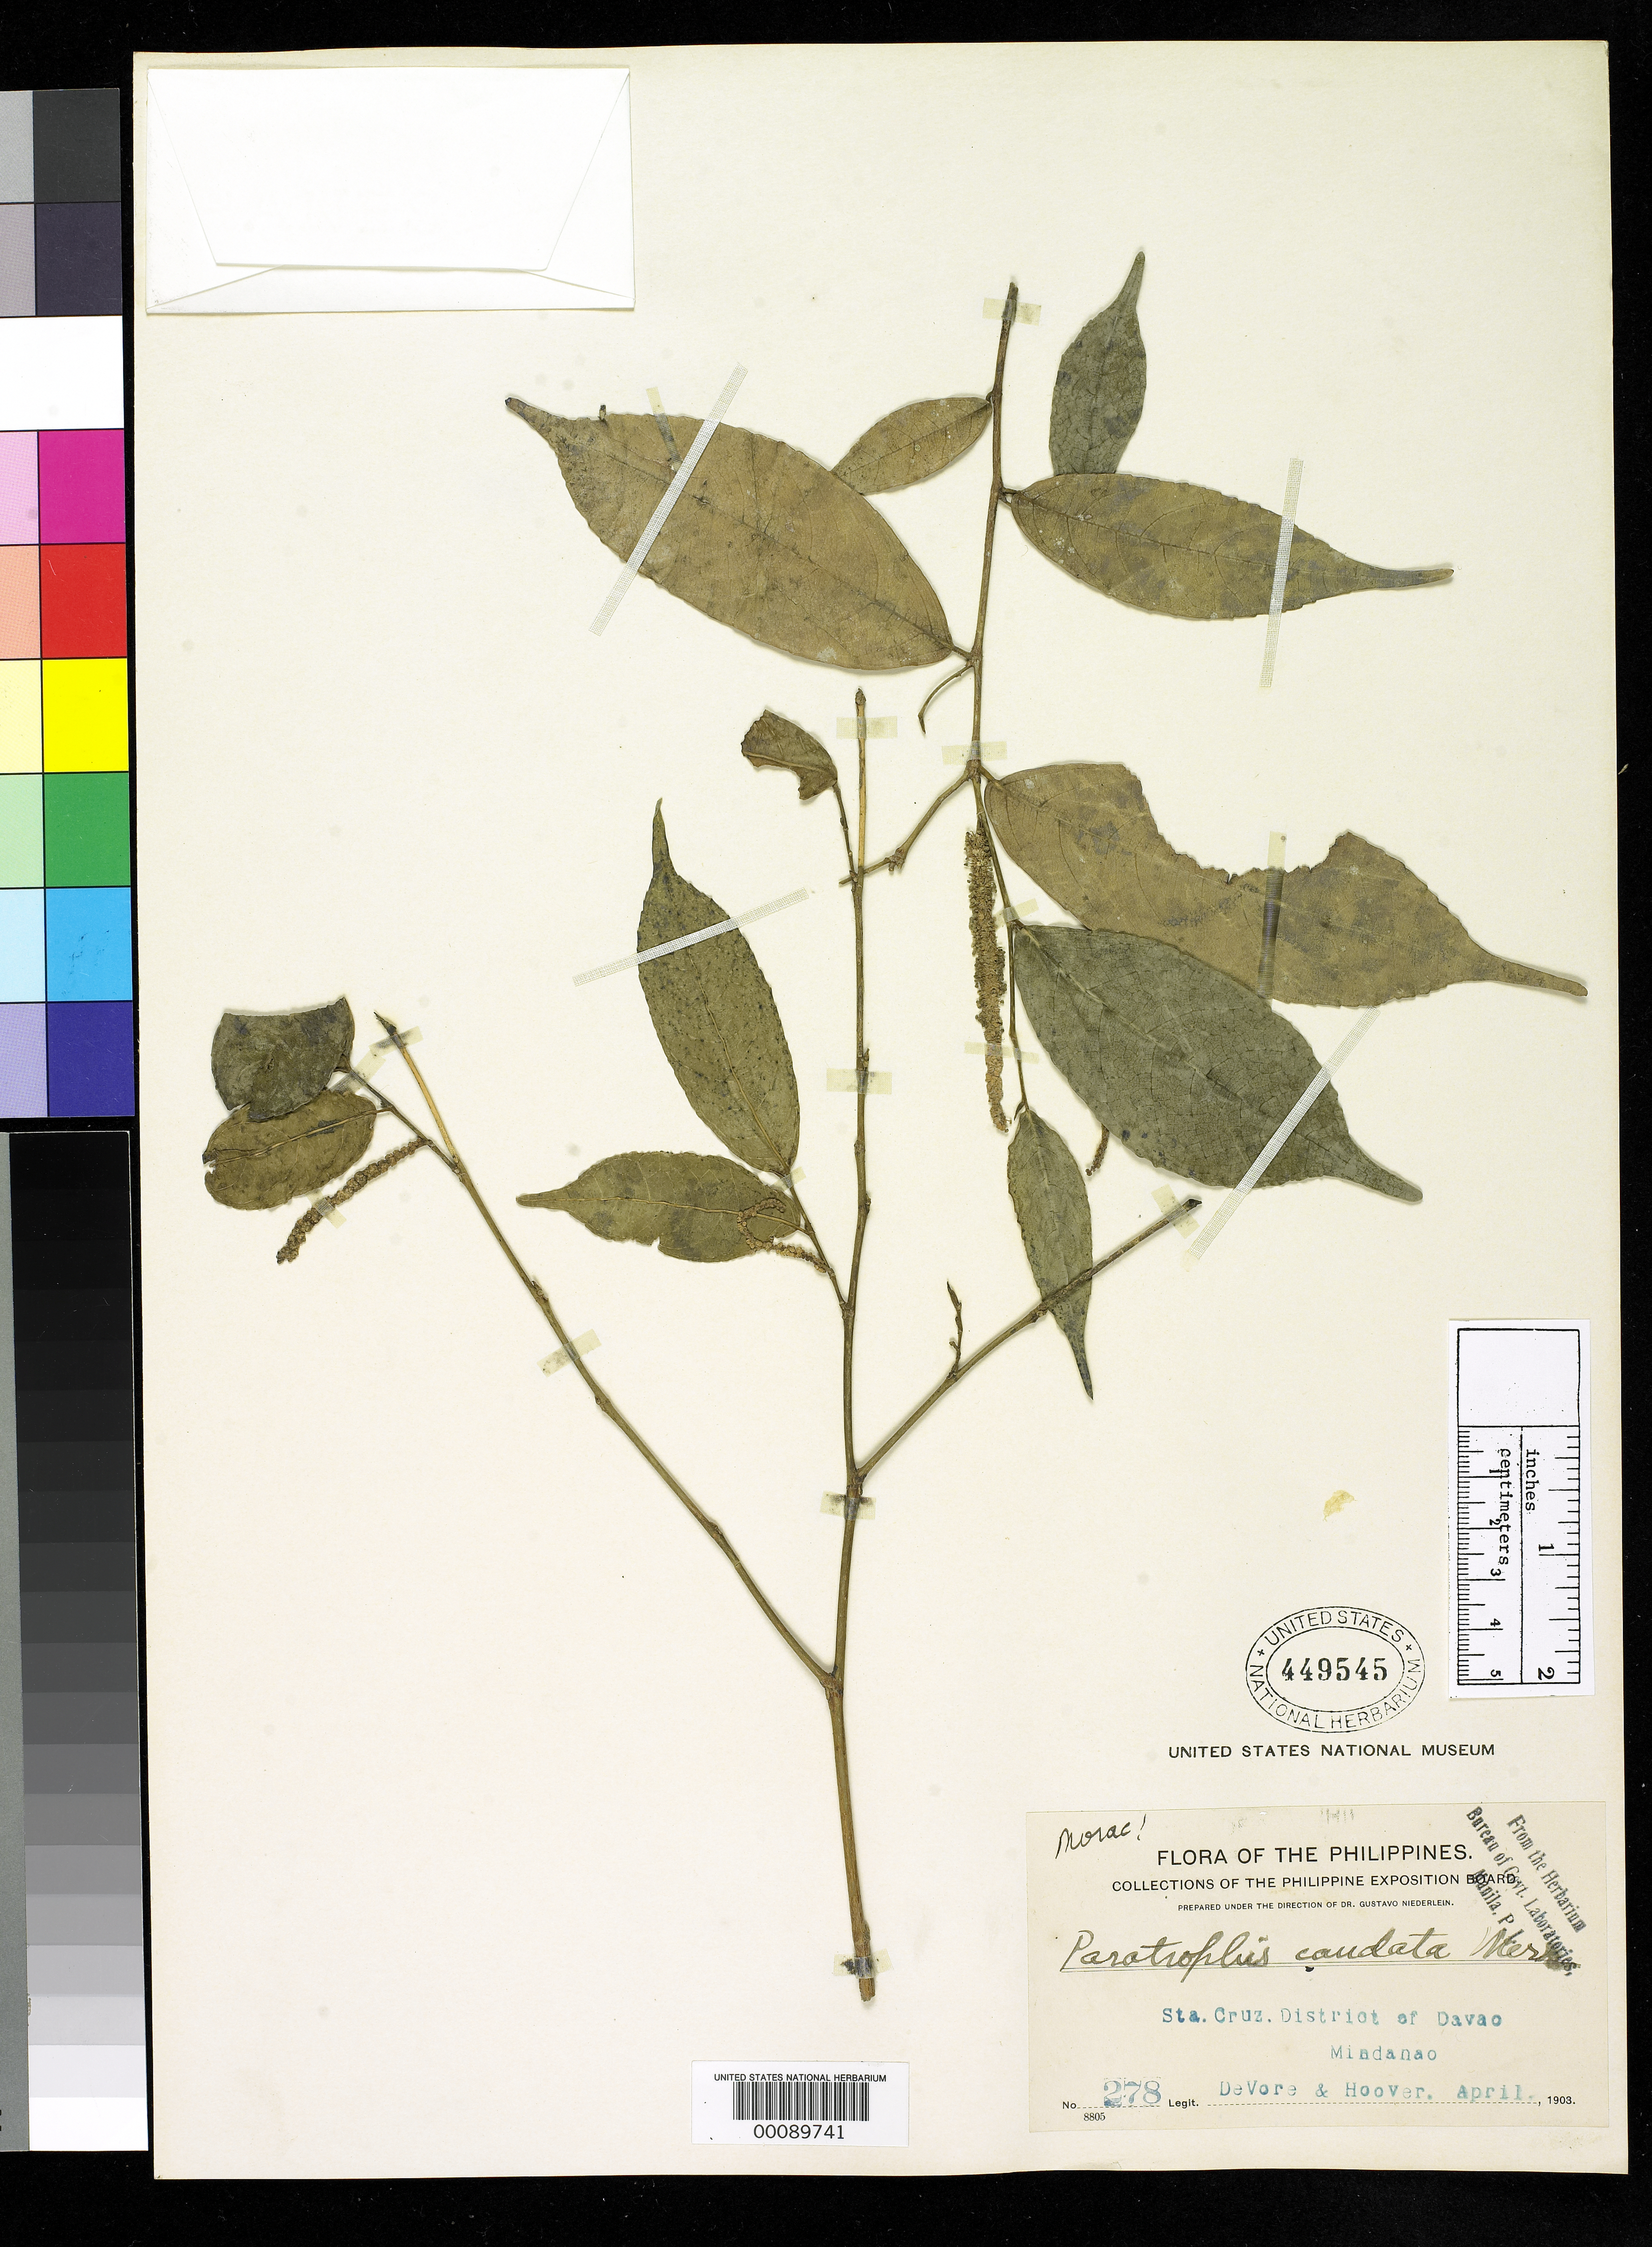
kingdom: Plantae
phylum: Tracheophyta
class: Magnoliopsida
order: Rosales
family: Moraceae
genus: Paratrophis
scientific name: Paratrophis caudata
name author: Merr.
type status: Isosyntype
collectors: B. F. DeVore & C. L. Hoover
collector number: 278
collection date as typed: Apr 1903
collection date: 1903-04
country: Philippines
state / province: Davao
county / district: Davao del Sur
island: Mindanao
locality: Santa Cruz.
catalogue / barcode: US 449545